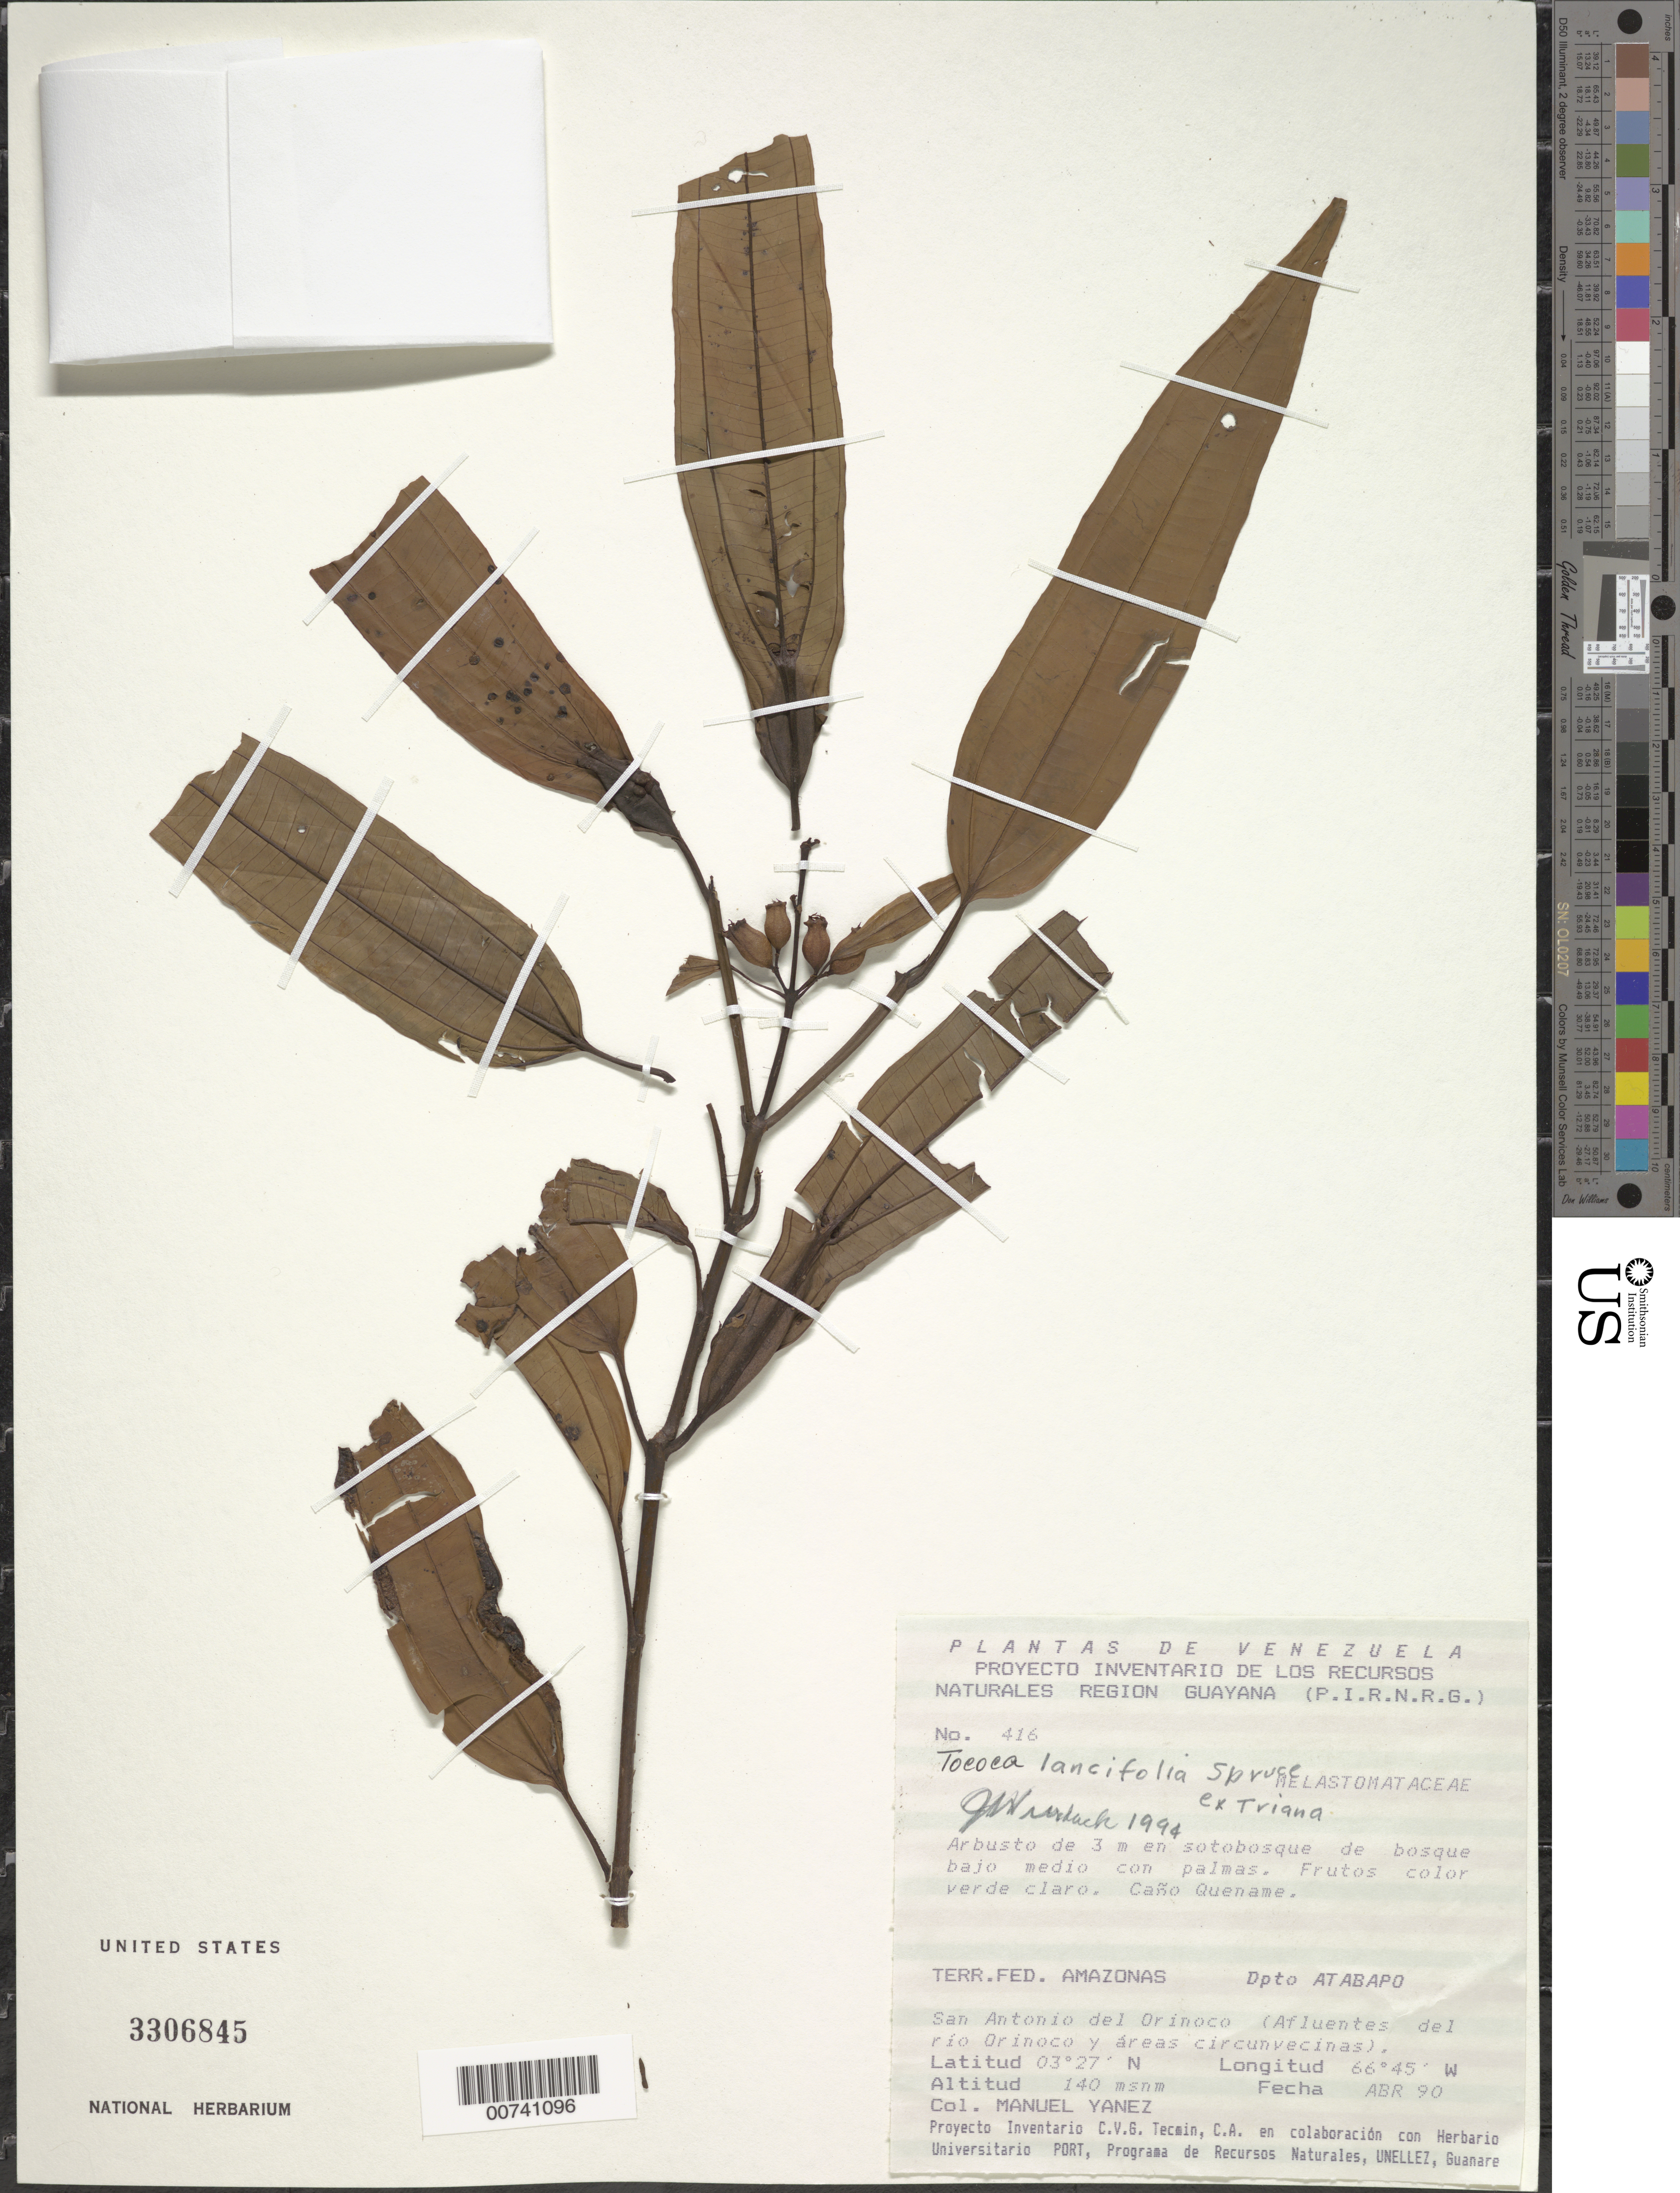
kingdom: Plantae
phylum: Tracheophyta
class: Magnoliopsida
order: Myrtales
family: Melastomataceae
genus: Tococa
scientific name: Tococa lancifolia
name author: Spruce ex Triana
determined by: Wurdack, John J., (US), US (UNITED STATES)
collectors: M. Yanez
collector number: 416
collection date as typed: Apr-90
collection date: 1990-04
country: Venezuela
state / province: Amazonas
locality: San Antonio del Orinoco; Caño Quename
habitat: Sotobosque de bosque bajo medio con palmas.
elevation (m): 140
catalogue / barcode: US 3306845